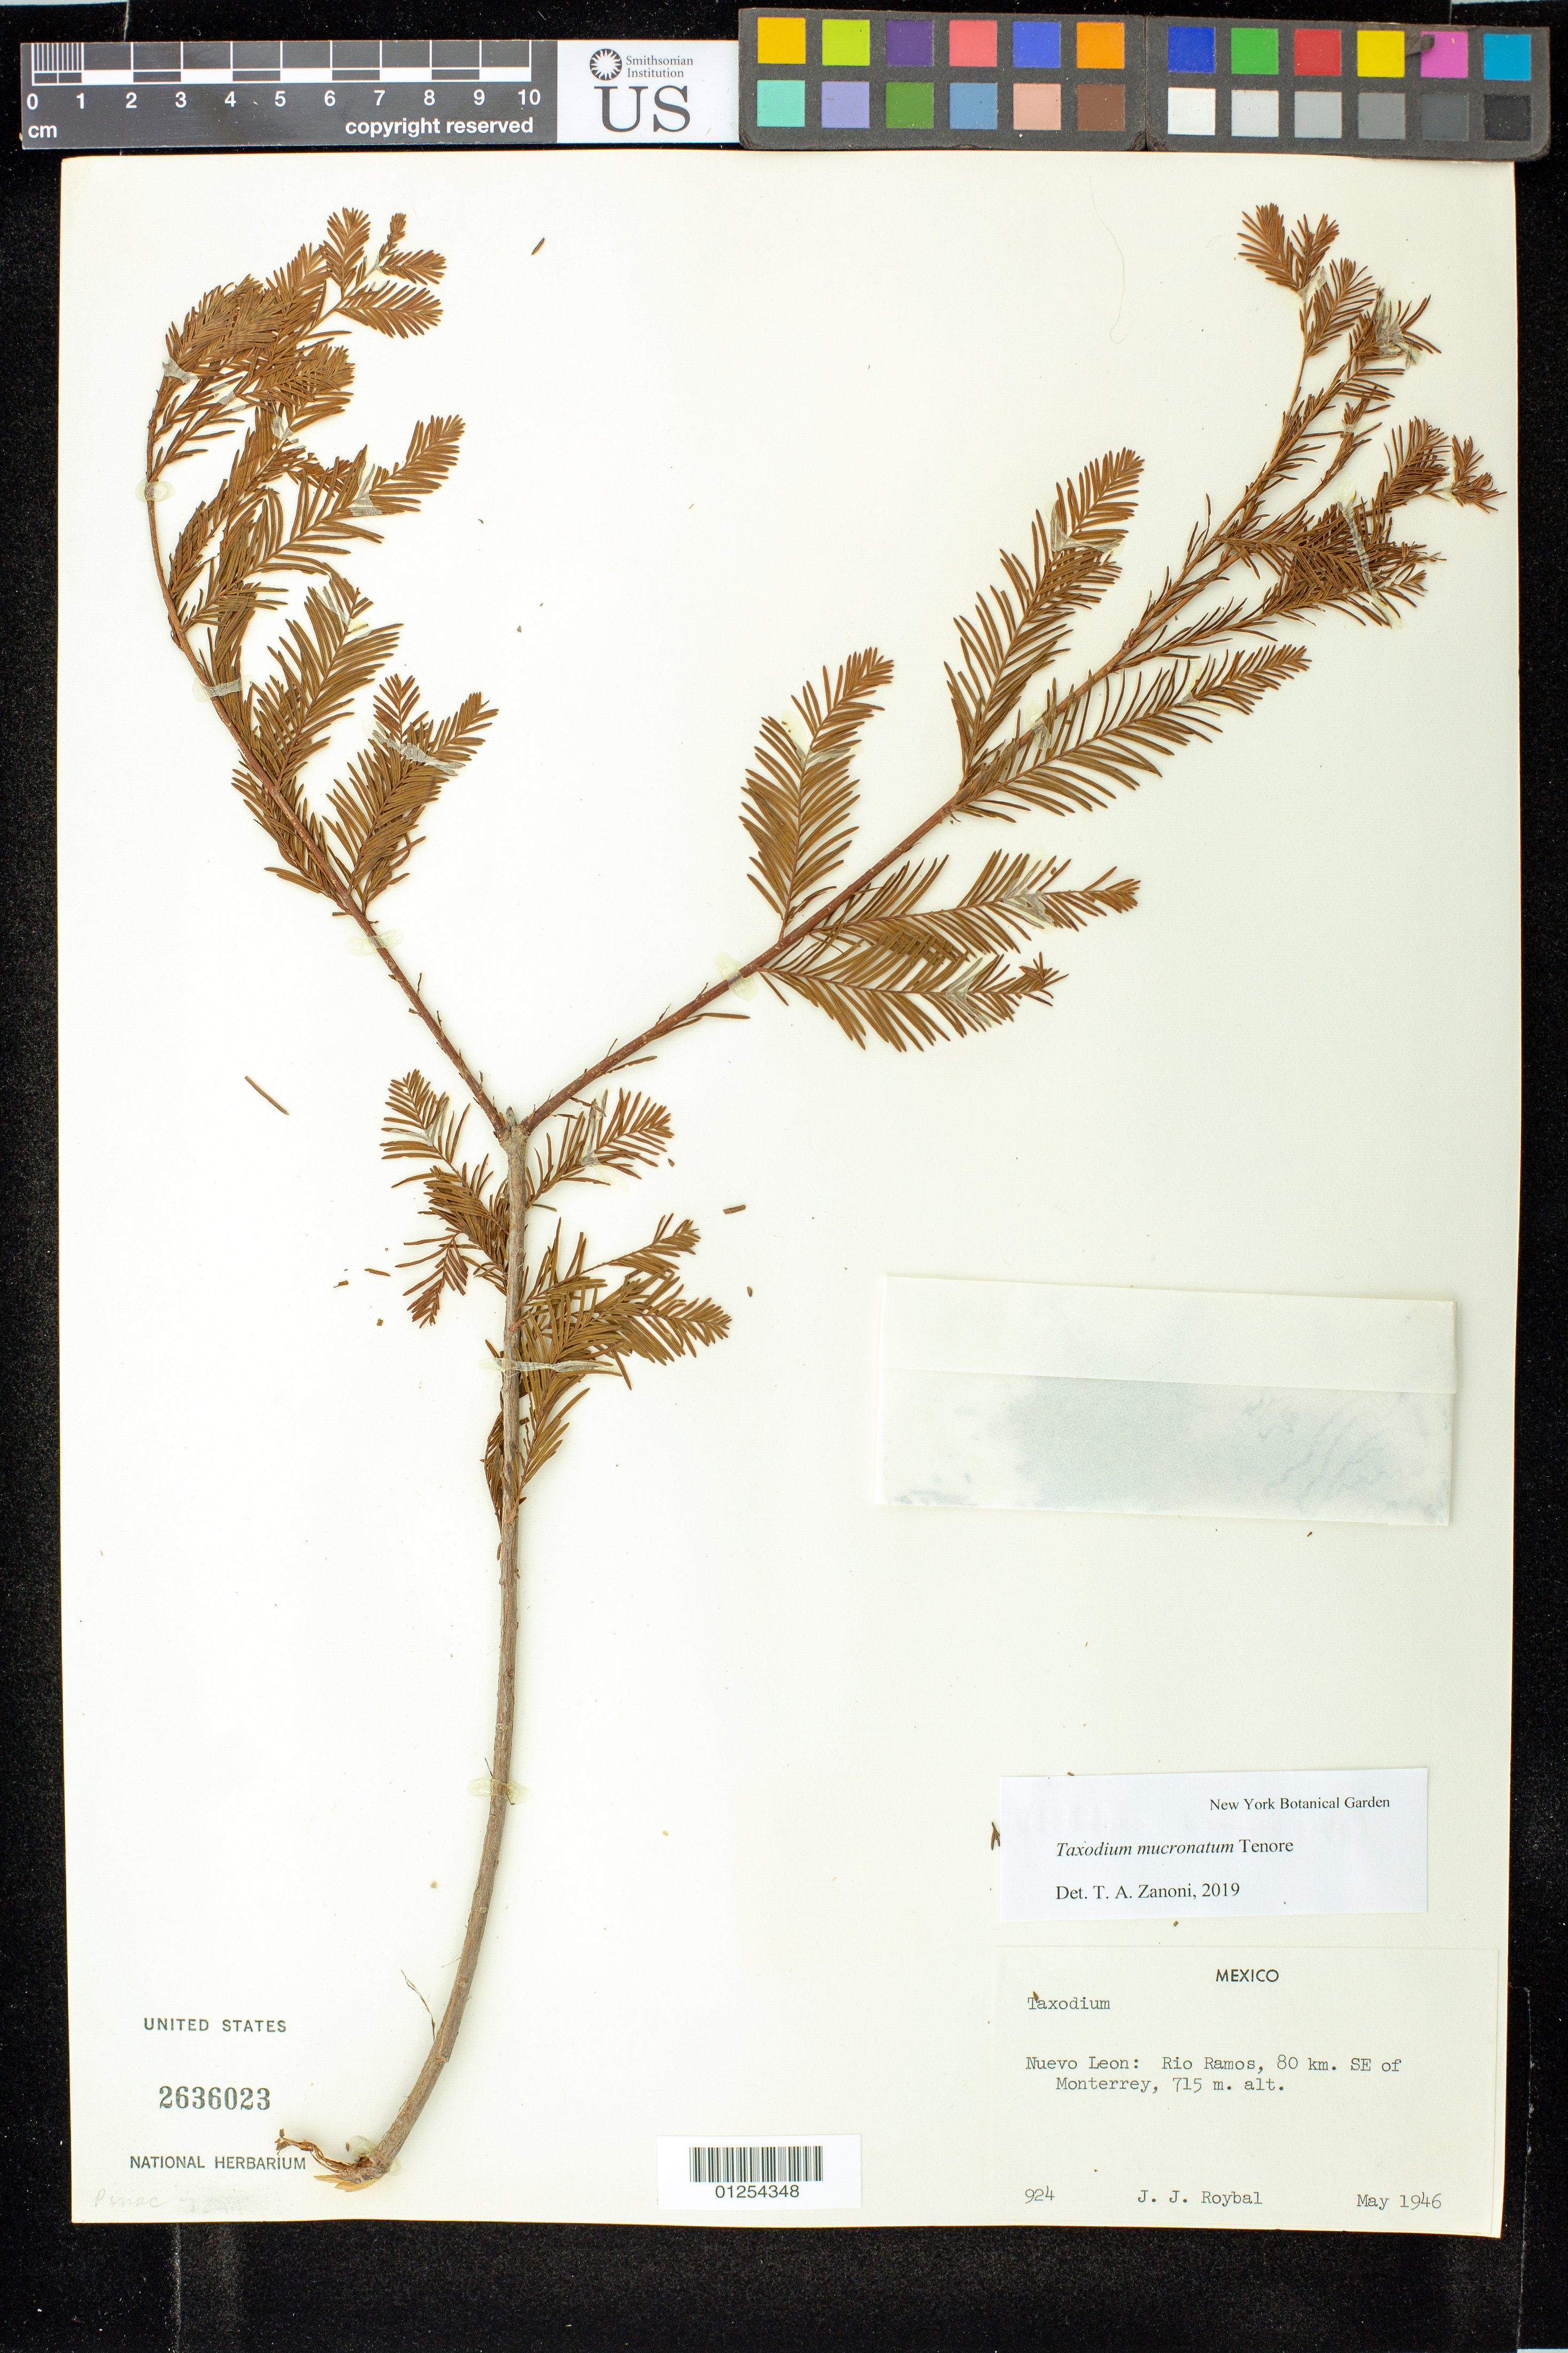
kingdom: Plantae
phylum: Tracheophyta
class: Pinopsida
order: Pinales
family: Cupressaceae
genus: Taxodium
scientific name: Taxodium mucronatum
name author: Ten.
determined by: Zanoni, T. A., (NY), New York Botanical Garden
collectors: J. J. Roybal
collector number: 924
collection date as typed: May 1946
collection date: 1946-05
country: Mexico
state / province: Nuevo León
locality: Nuevo León: Río Ramos, 80 km SE of Monterrey.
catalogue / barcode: US 2636023